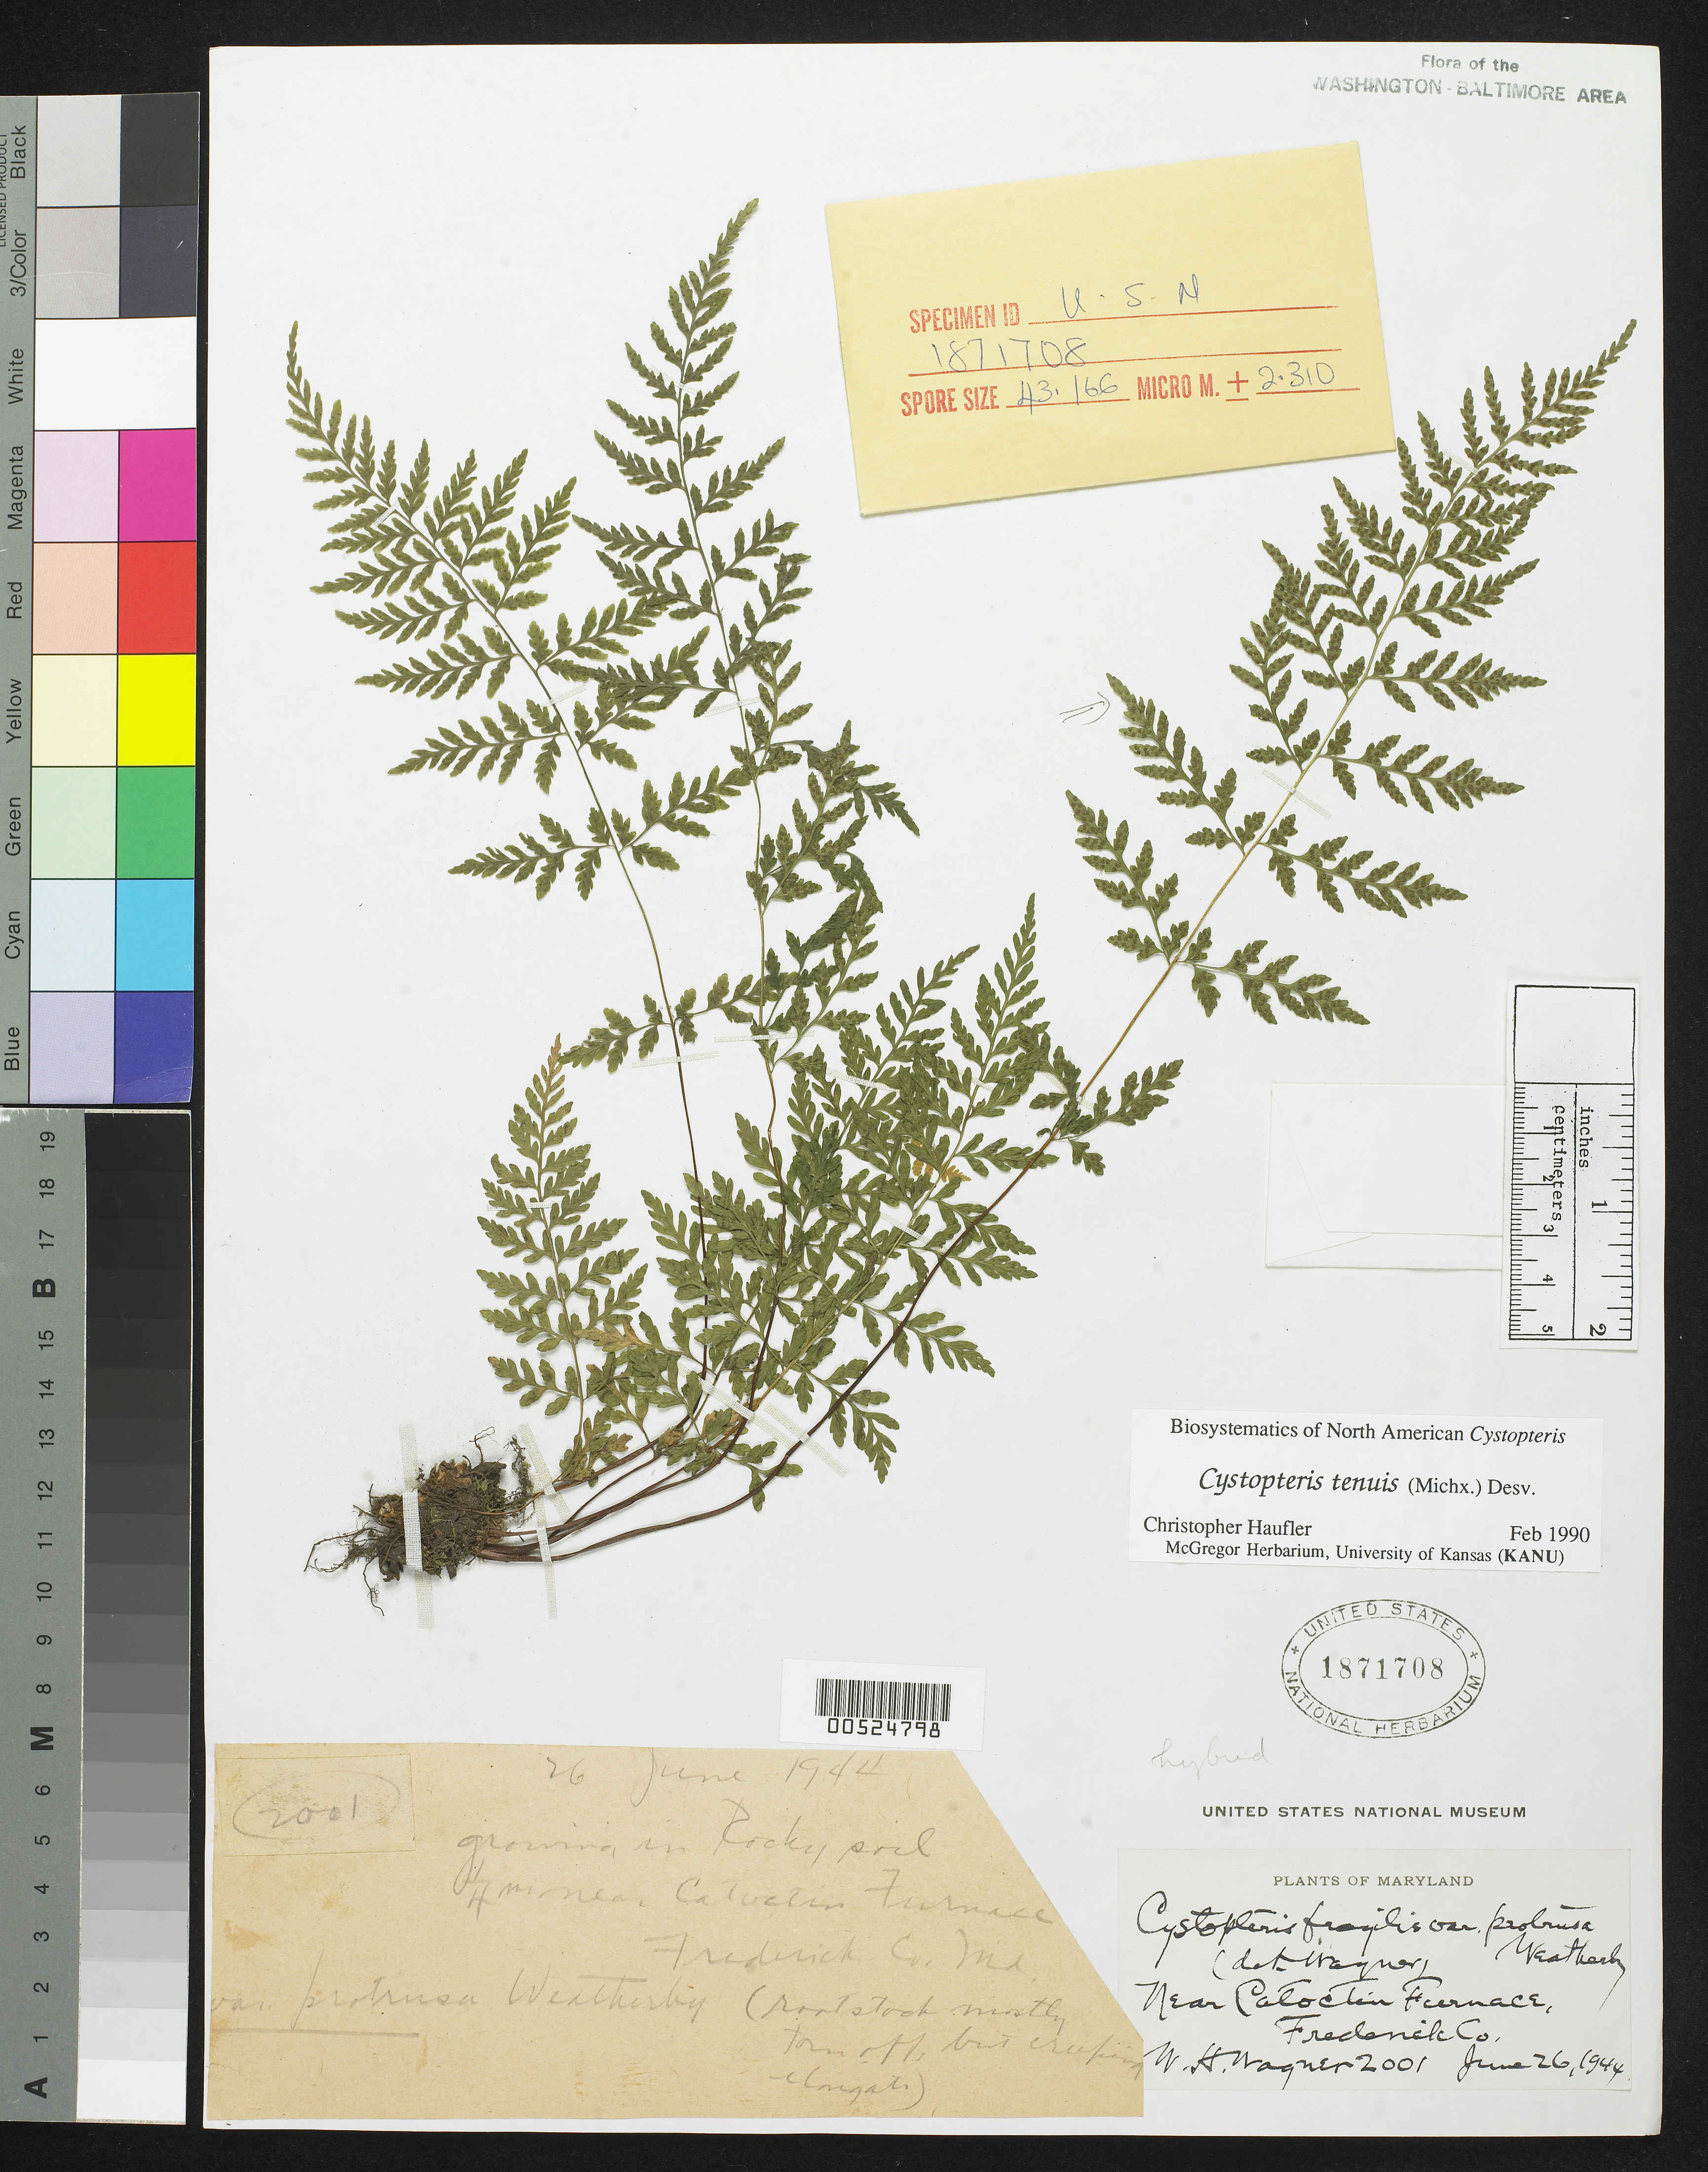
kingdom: Plantae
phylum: Tracheophyta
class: Polypodiopsida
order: Polypodiales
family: Cystopteridaceae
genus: Cystopteris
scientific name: Cystopteris tenuis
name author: (Michx.) Desv.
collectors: W. H. Wagner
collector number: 2001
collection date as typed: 26 Jun 1944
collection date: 1944-06-26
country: United States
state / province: Maryland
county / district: Frederick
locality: Catoctin Furnace, near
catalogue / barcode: US 1871708